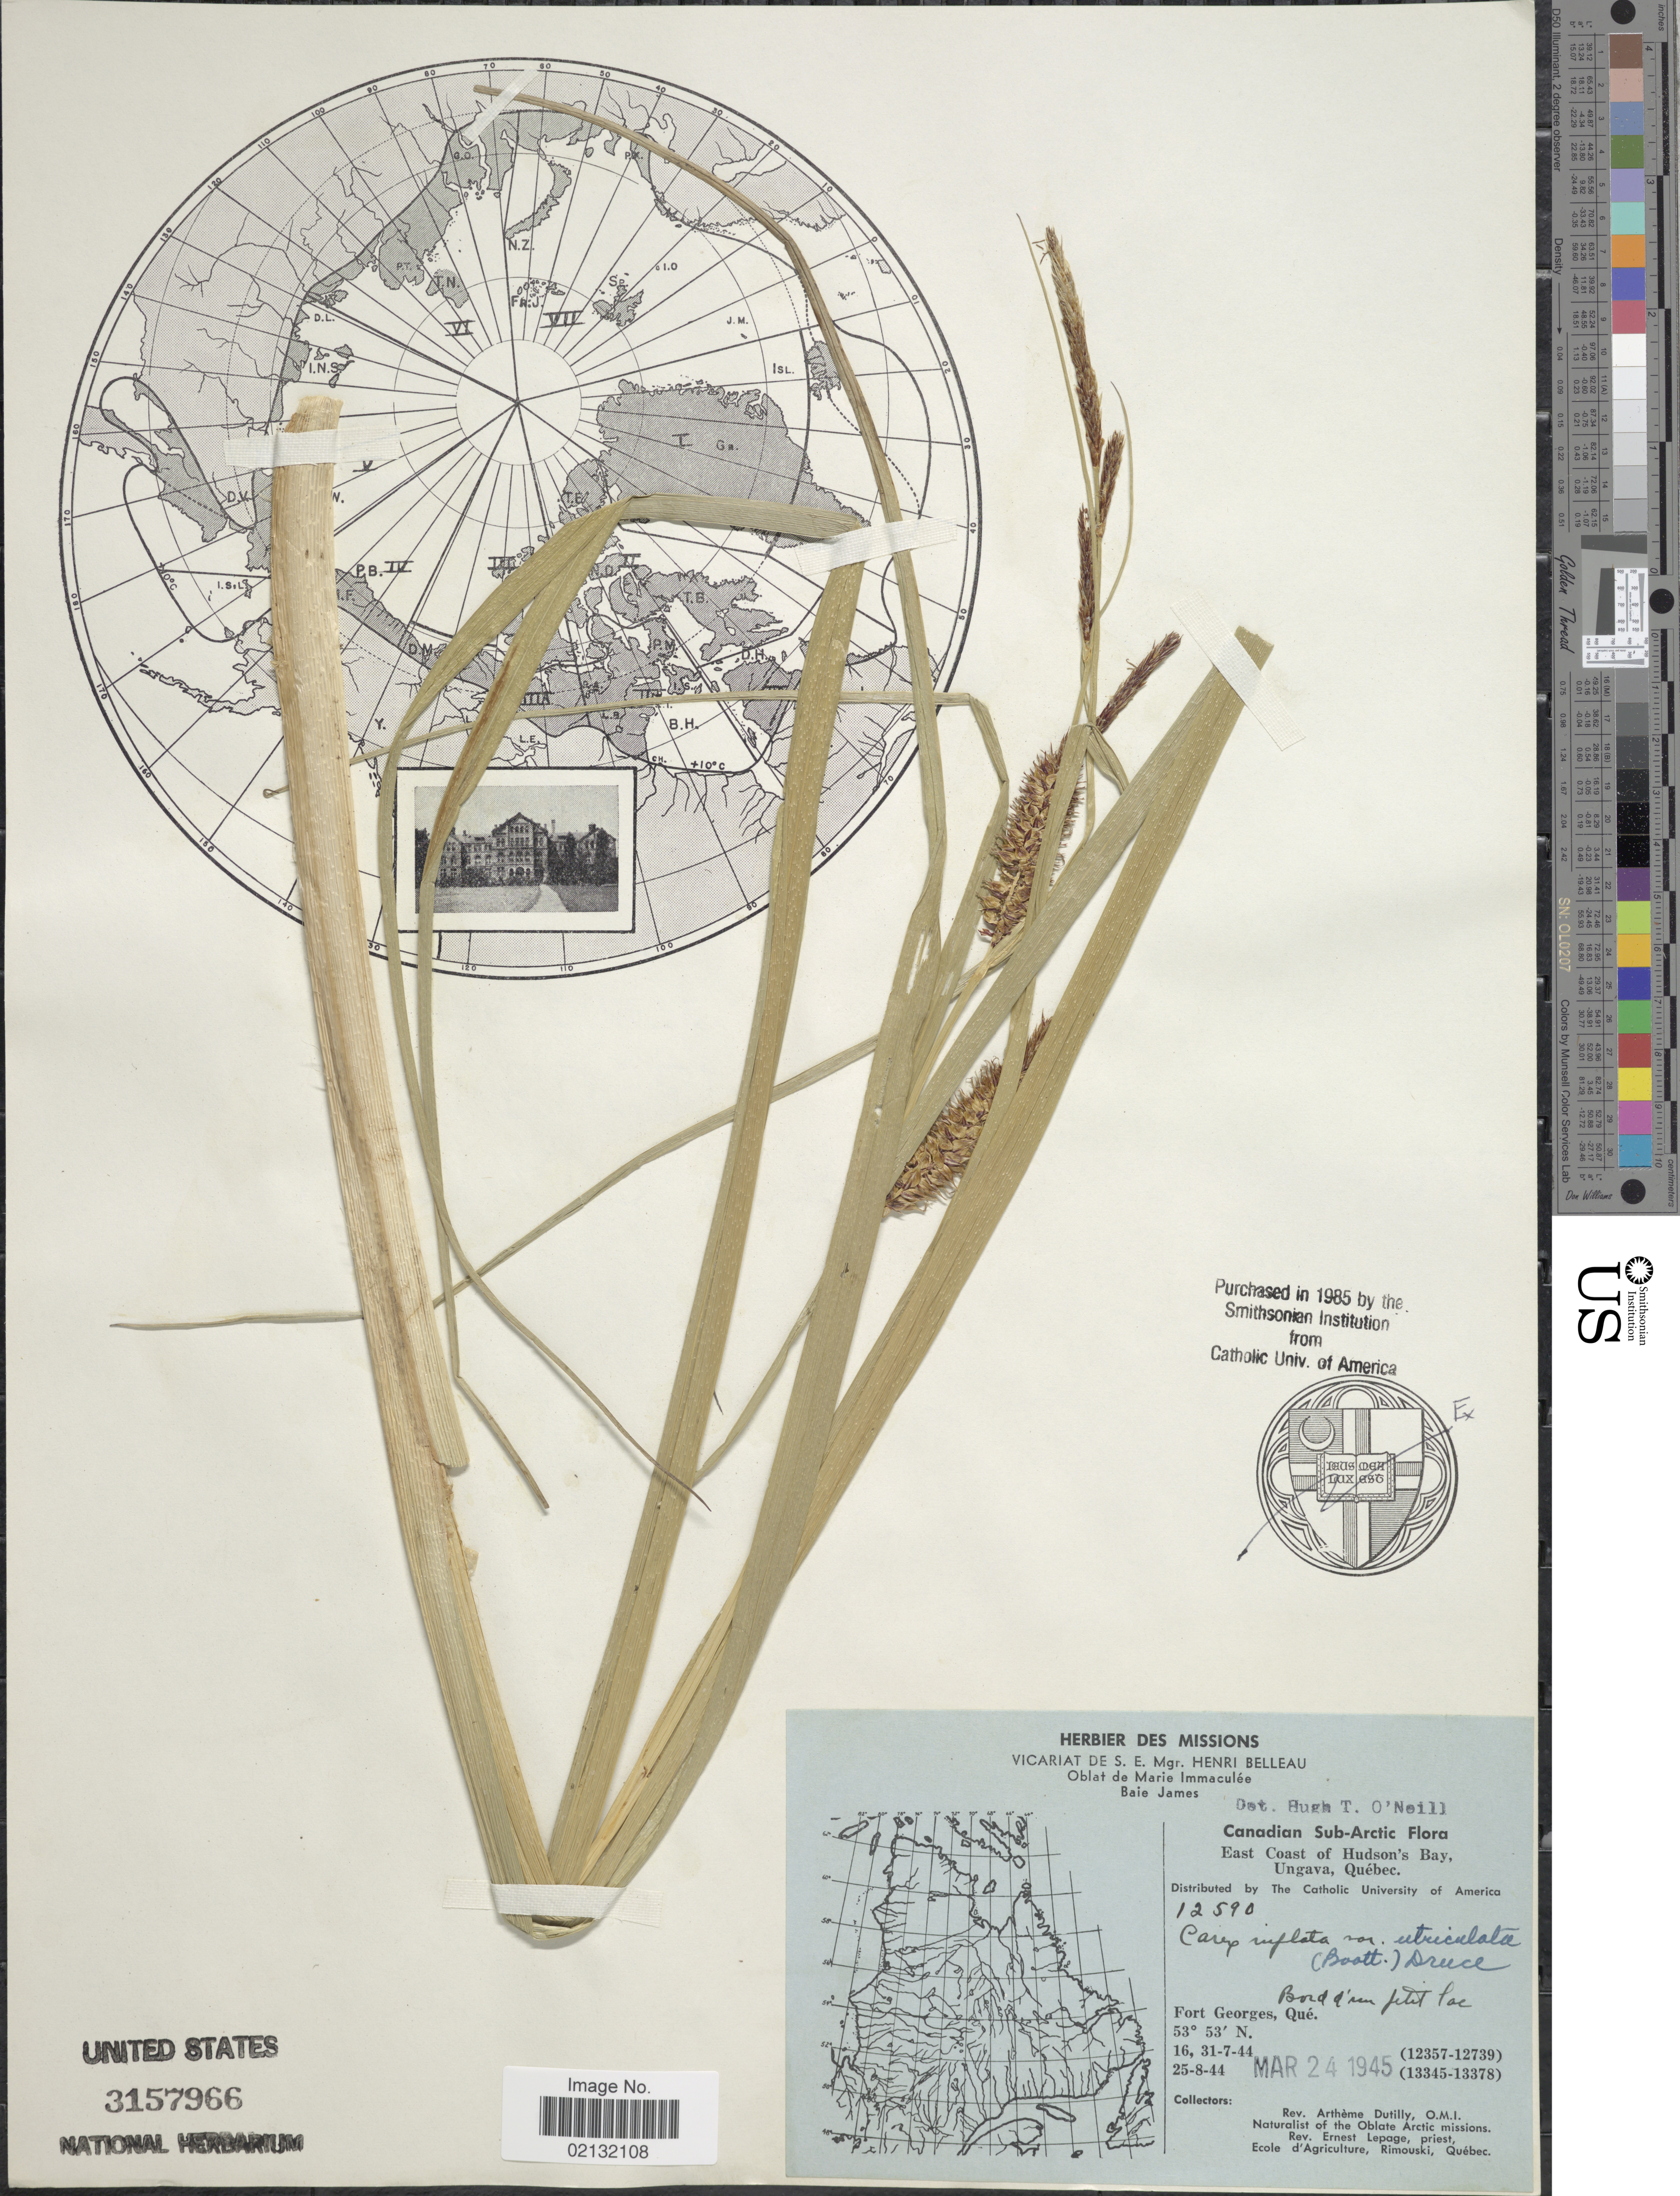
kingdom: Plantae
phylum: Tracheophyta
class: Liliopsida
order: Poales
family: Cyperaceae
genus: Carex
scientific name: Carex rostrata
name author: Stokes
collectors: A. Dutilly & E. Lepage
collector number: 12590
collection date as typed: Transcribed d/m/y: 16/7/44 to 25/8/44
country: Canada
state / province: Quebec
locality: Fort Georges, Que. Canadian Sub-Arctic, East Coast of Hudson's Bay, Ungava, Que. Bord d'un petit lac.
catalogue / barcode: US 3157966